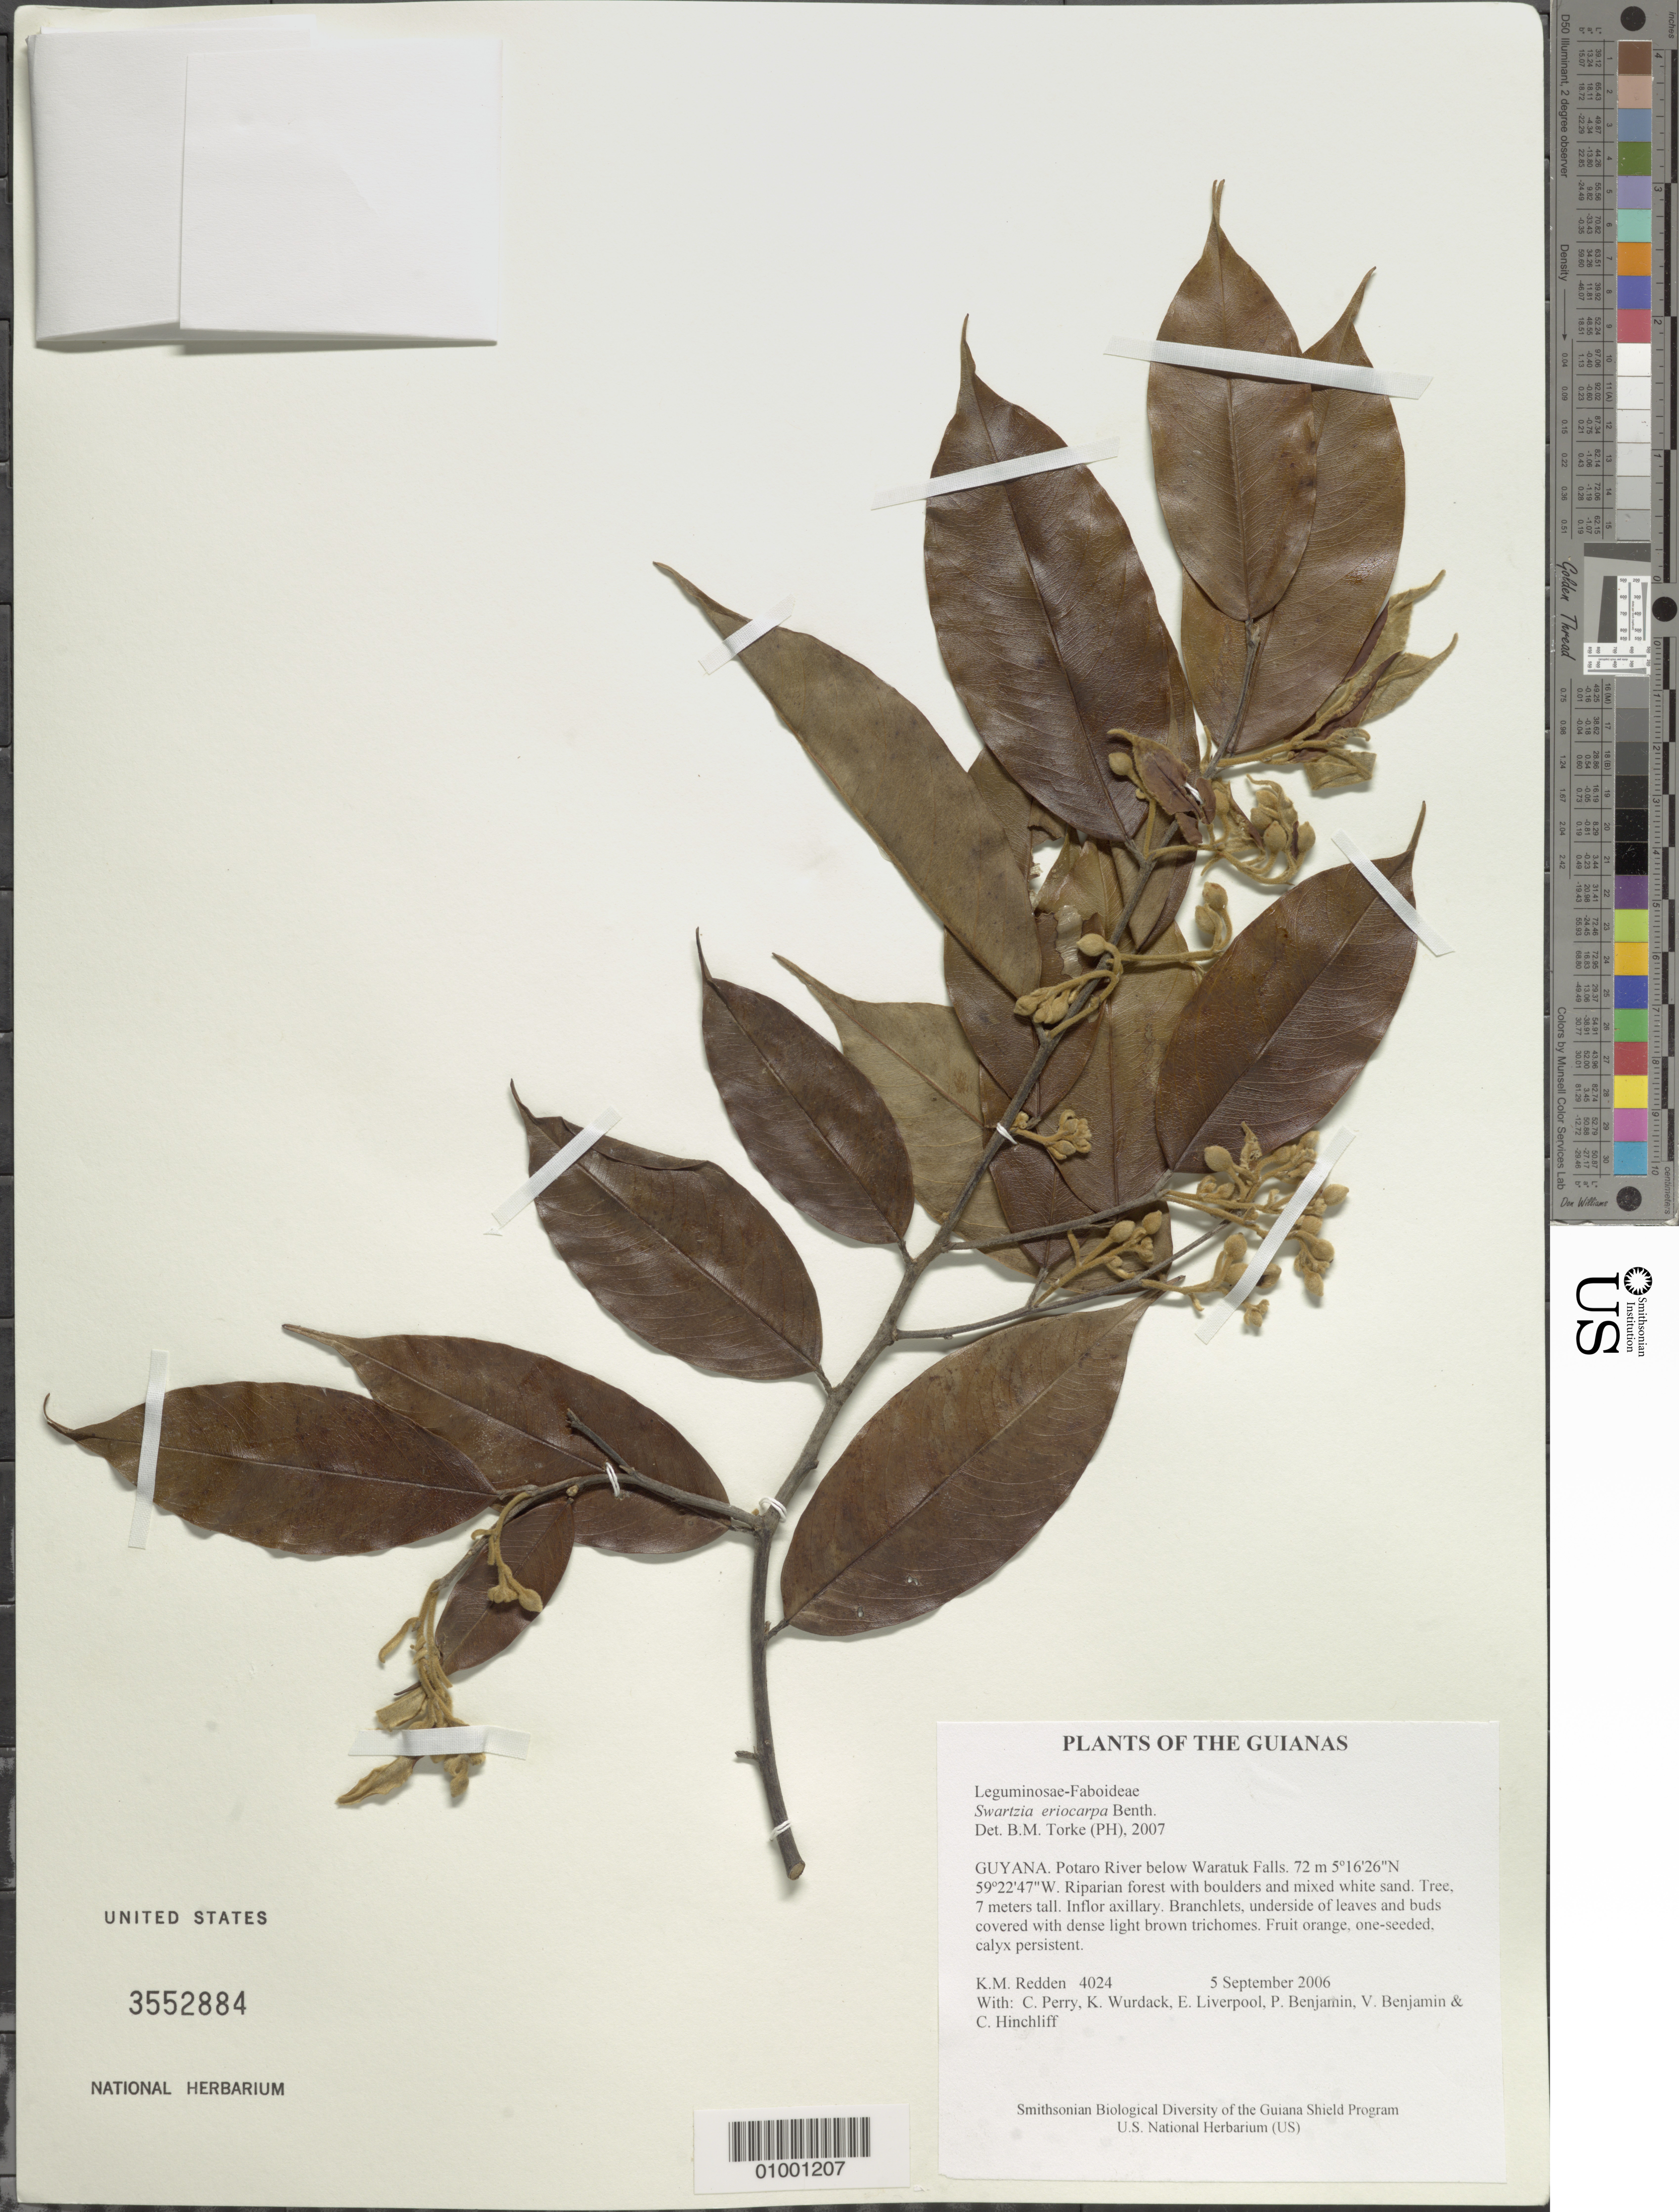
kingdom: Plantae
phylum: Tracheophyta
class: Magnoliopsida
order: Fabales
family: Fabaceae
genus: Swartzia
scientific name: Swartzia eriocarpa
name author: Benth.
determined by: Torke, B. M., (MO)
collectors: K. M. Redden, C. Perry, K. Wurdack, E. Liverpool, P. Benjamin, V. Benjamin & C. E. Hinchliff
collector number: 4024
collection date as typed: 5 September 2006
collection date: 2006-09-05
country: Guyana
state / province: Potaro-Siparuni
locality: Potaro River below Waratuk Falls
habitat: Riparian forest with boulders and mixed white sand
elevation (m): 72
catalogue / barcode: US 3552884